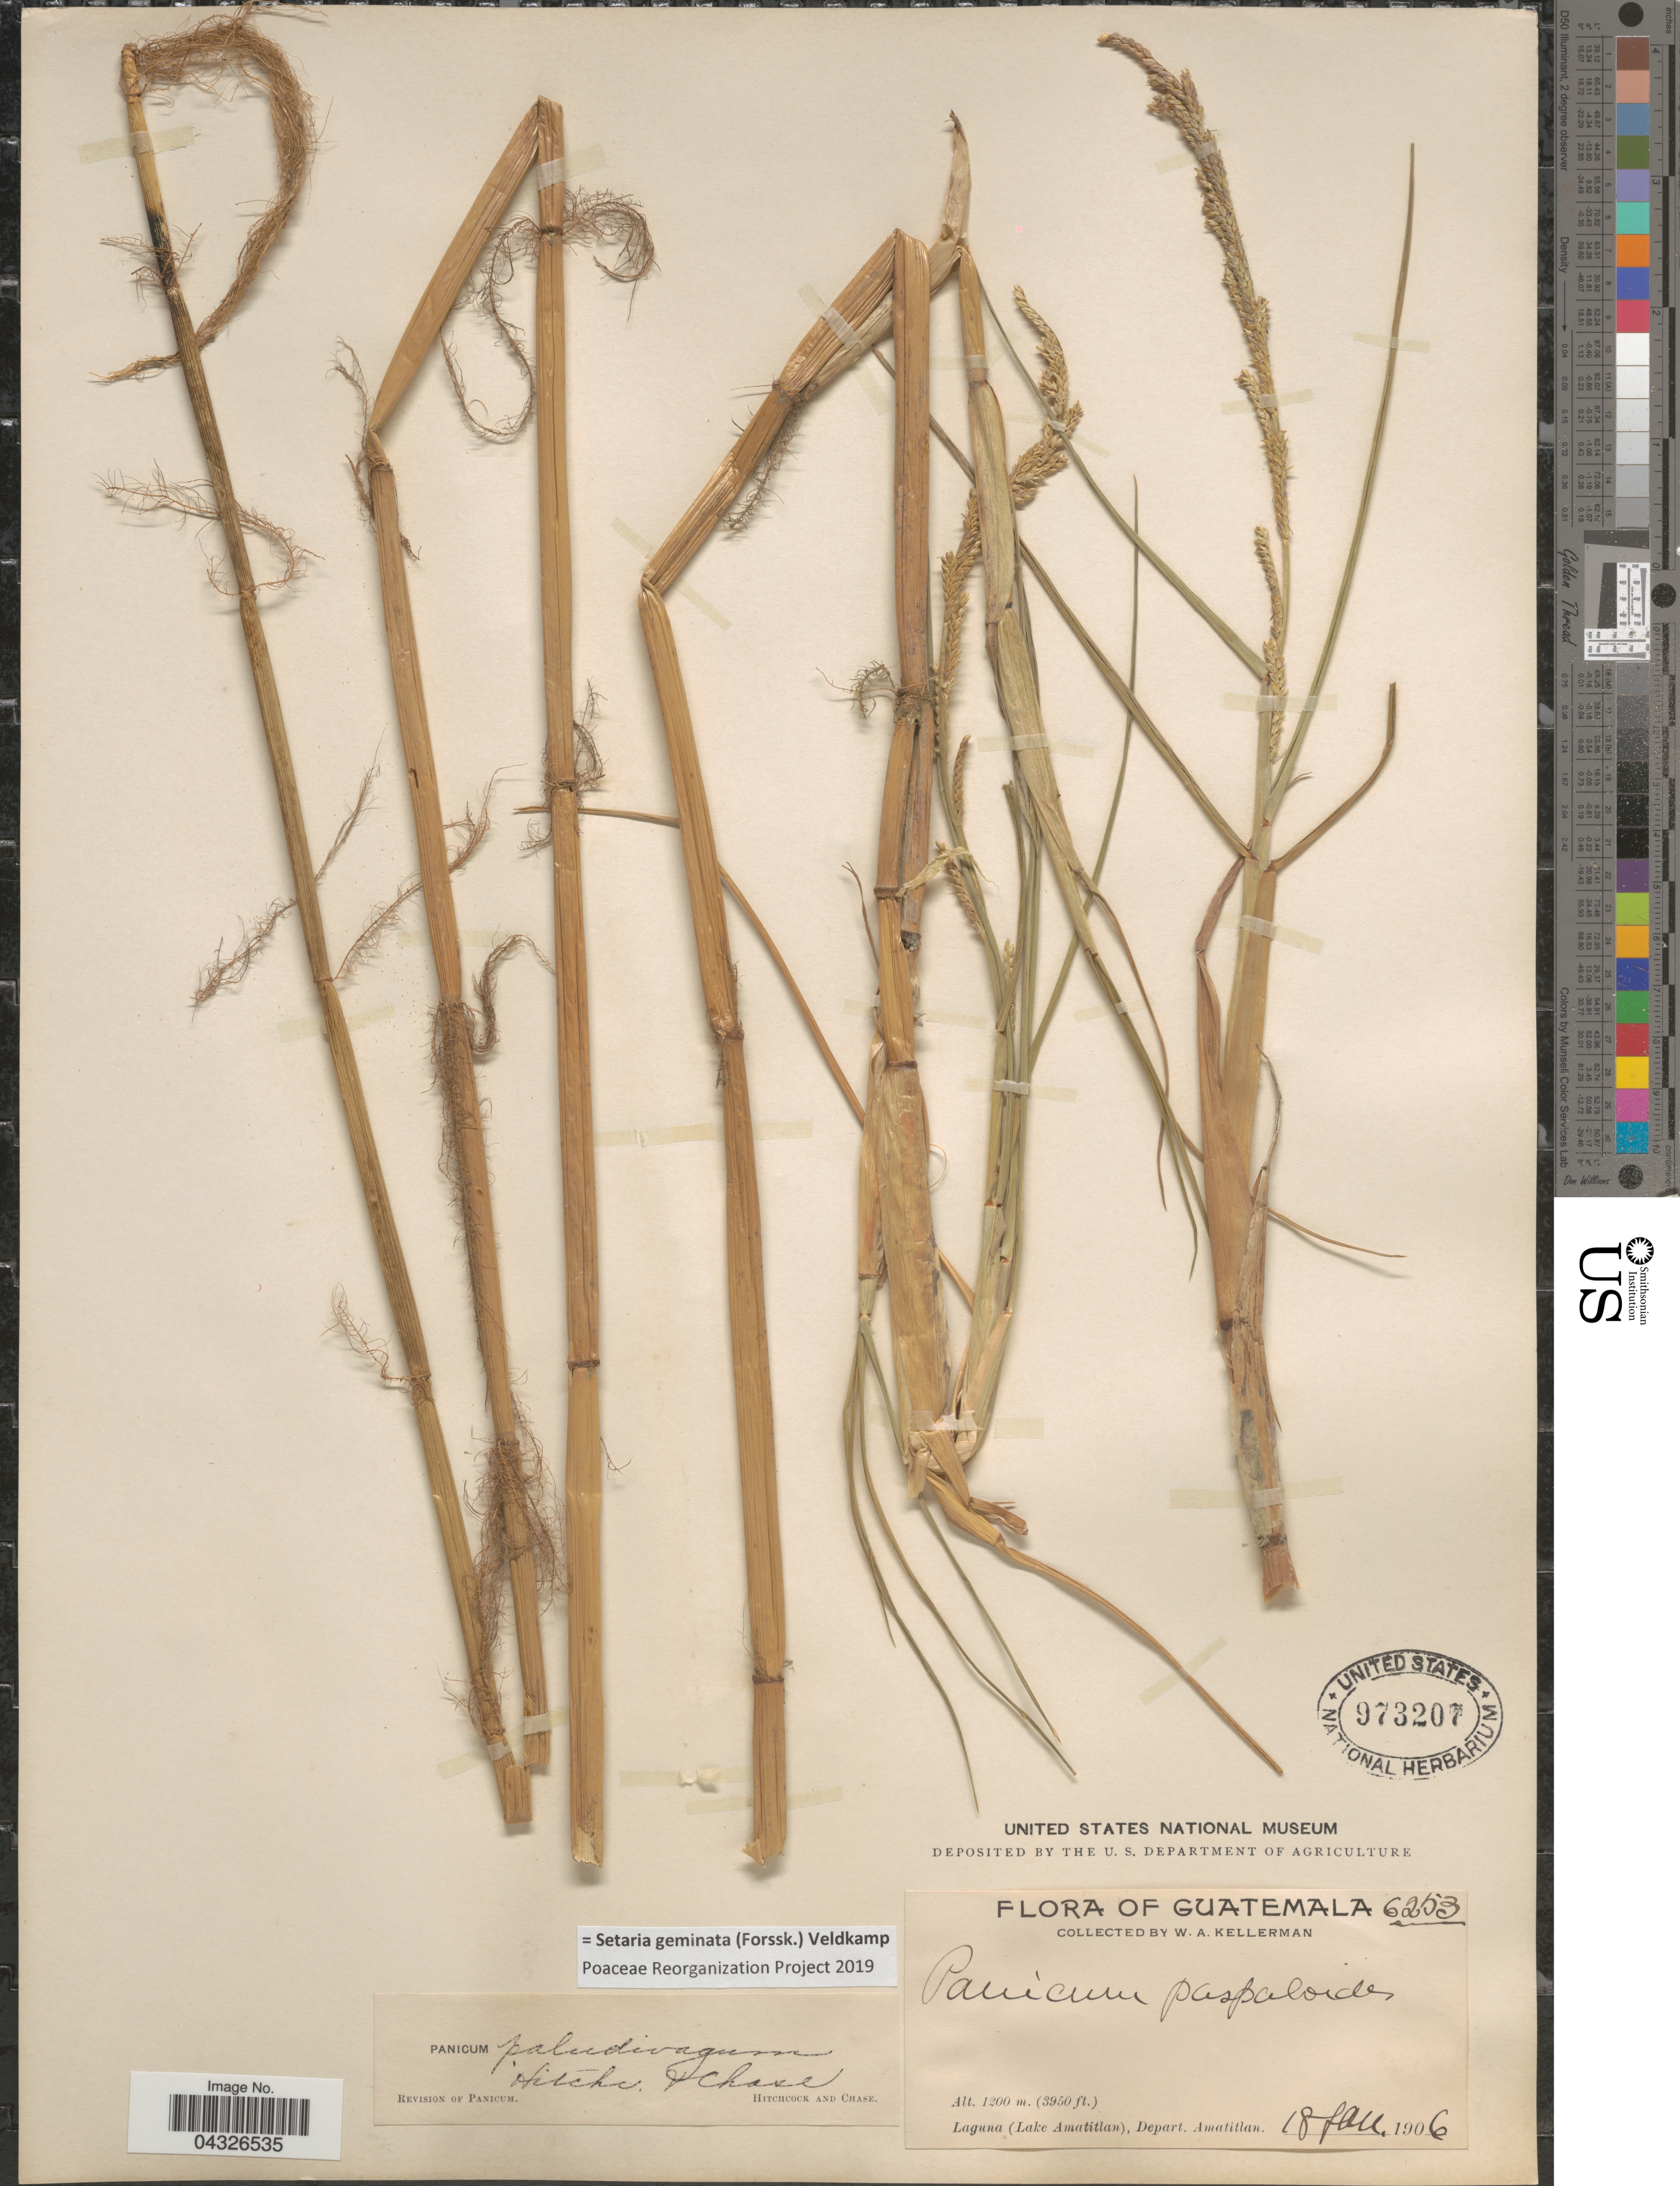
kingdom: Plantae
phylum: Tracheophyta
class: Liliopsida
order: Poales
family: Poaceae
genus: Setaria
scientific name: Setaria geminata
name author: (Forssk.) Veldkamp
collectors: W. Kellerman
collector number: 6253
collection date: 1906-01-18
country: Guatemala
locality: Laguna (Lake Amatitlan), Depart. Amatitlan.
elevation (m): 1204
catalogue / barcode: US 973207